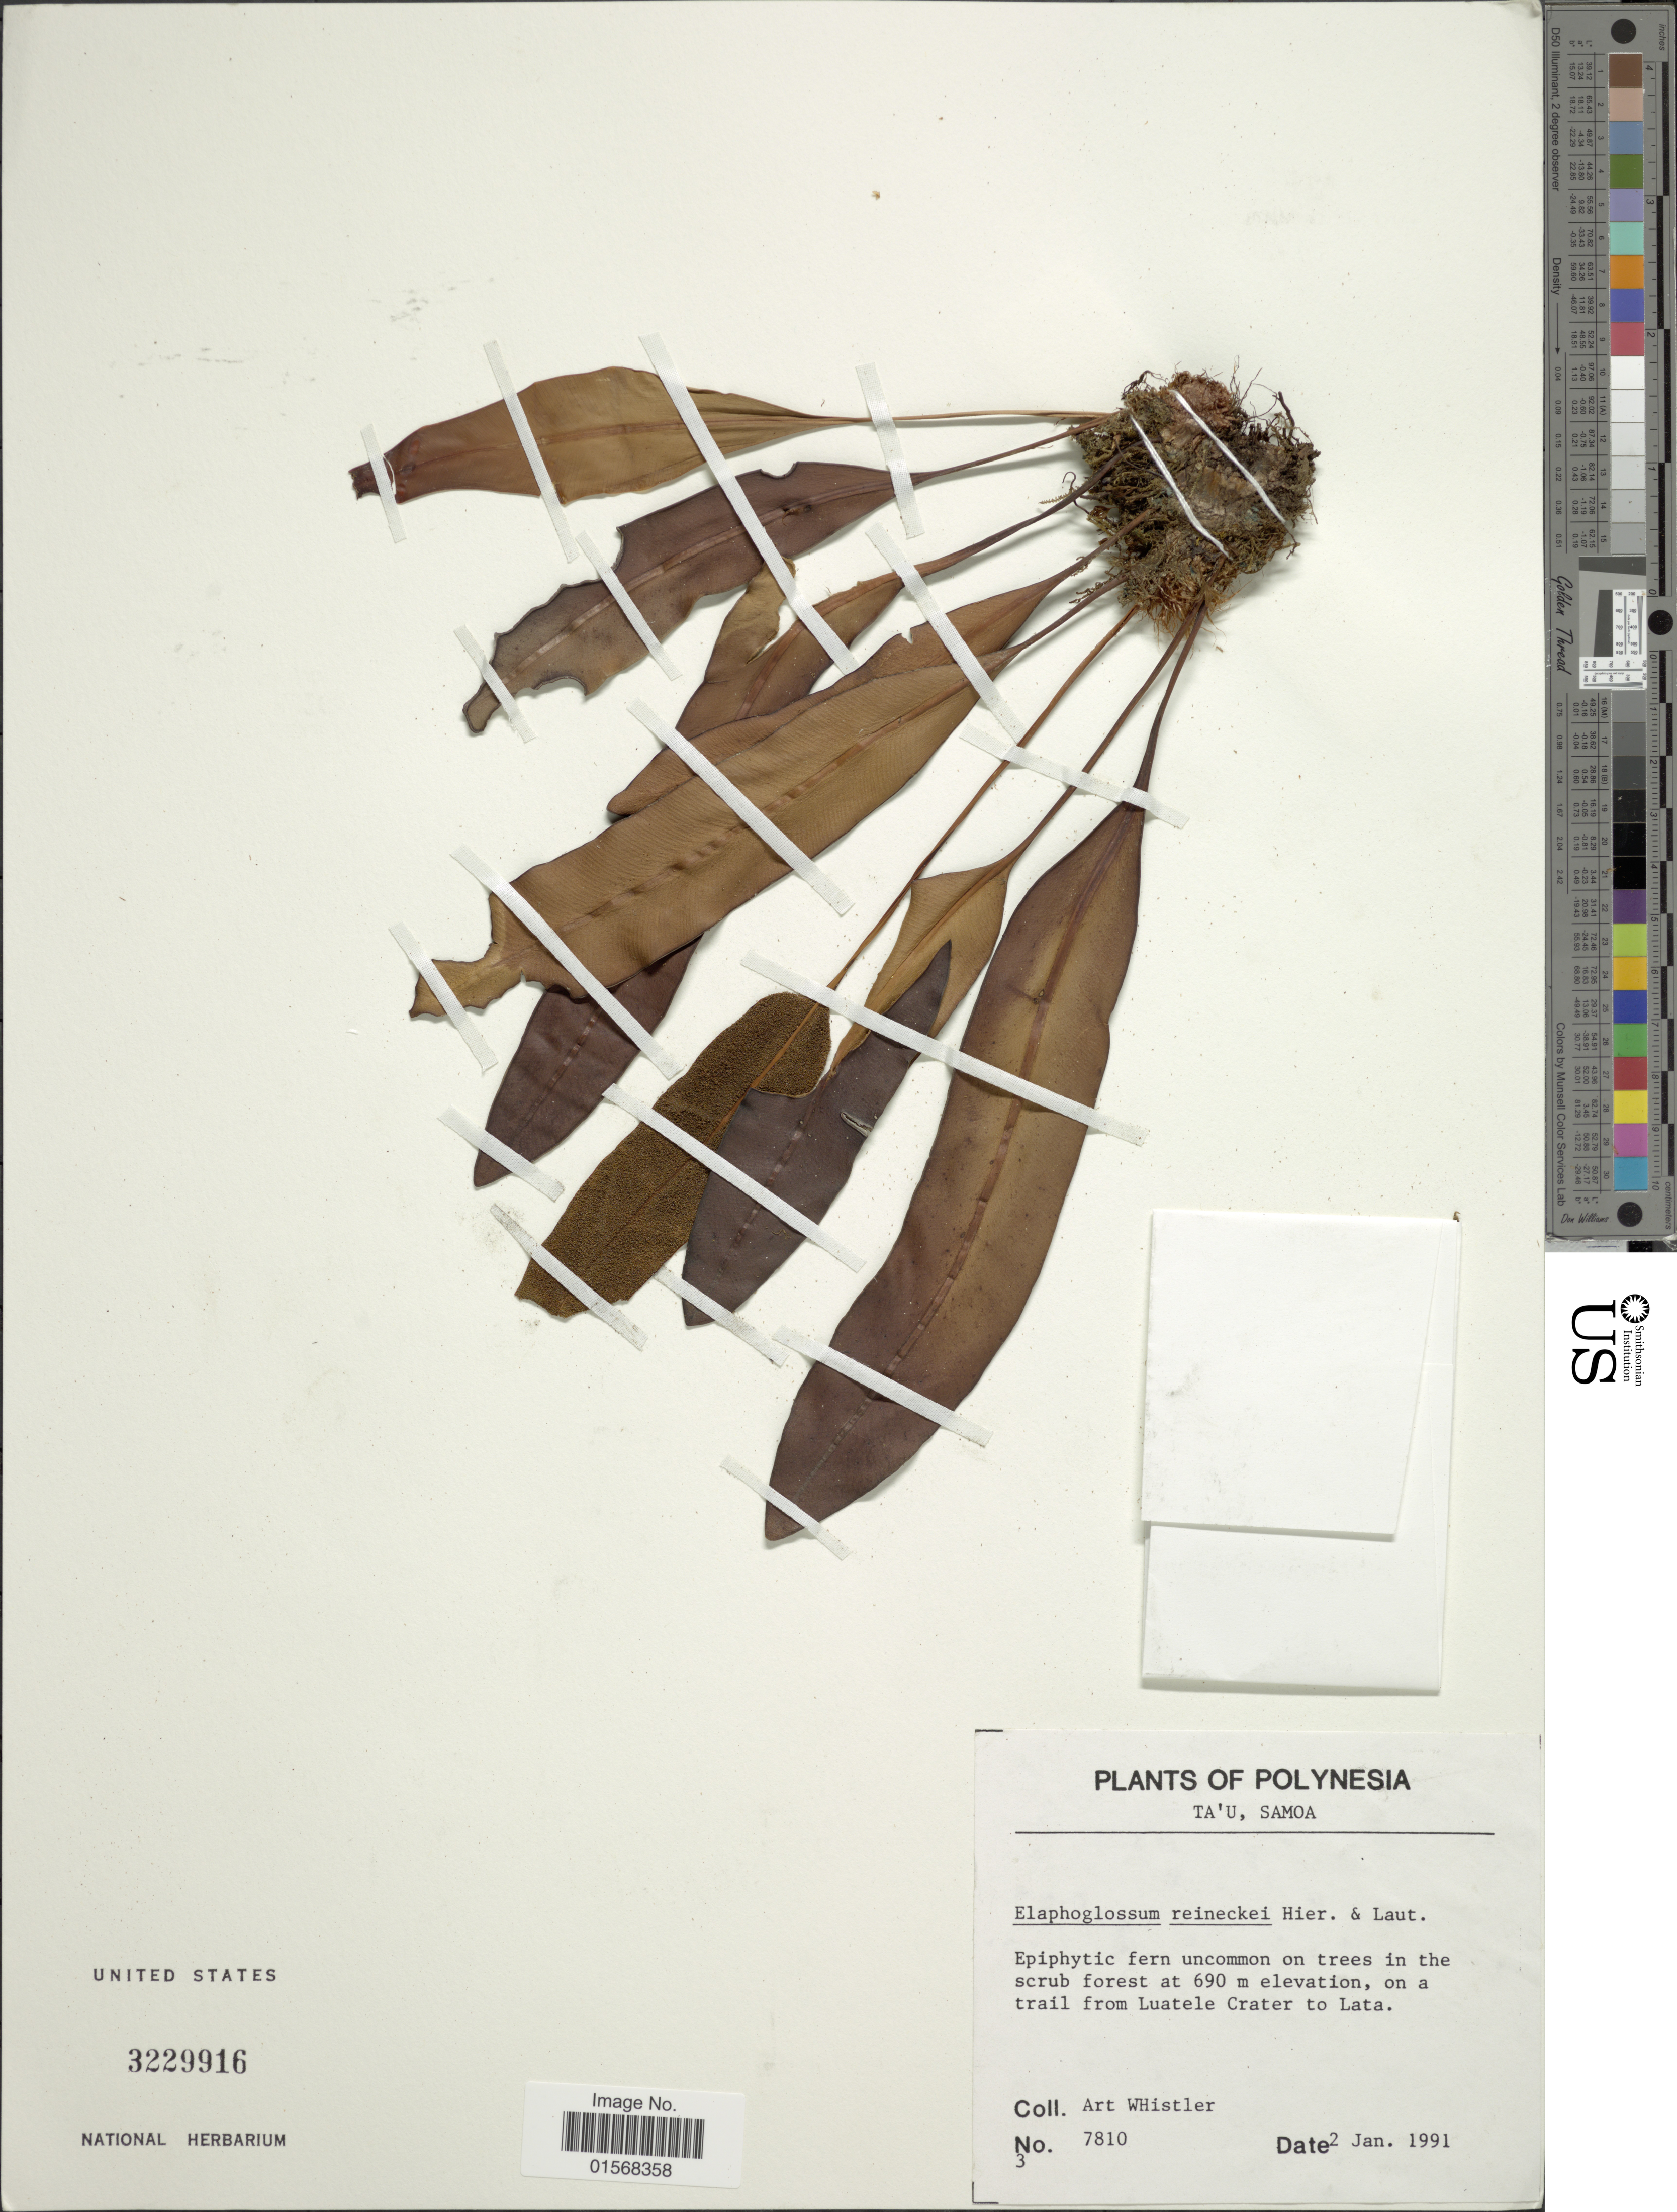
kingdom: Plantae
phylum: Tracheophyta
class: Polypodiopsida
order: Polypodiales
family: Dryopteridaceae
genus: Elaphoglossum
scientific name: Elaphoglossum reineckei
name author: Hieron. & Lauterb.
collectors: A. Whistler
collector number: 7810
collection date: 1991-01-02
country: American Samoa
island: Ta'u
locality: On a trail from Lautele Carter to Lata.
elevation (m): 690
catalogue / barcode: US 3229916